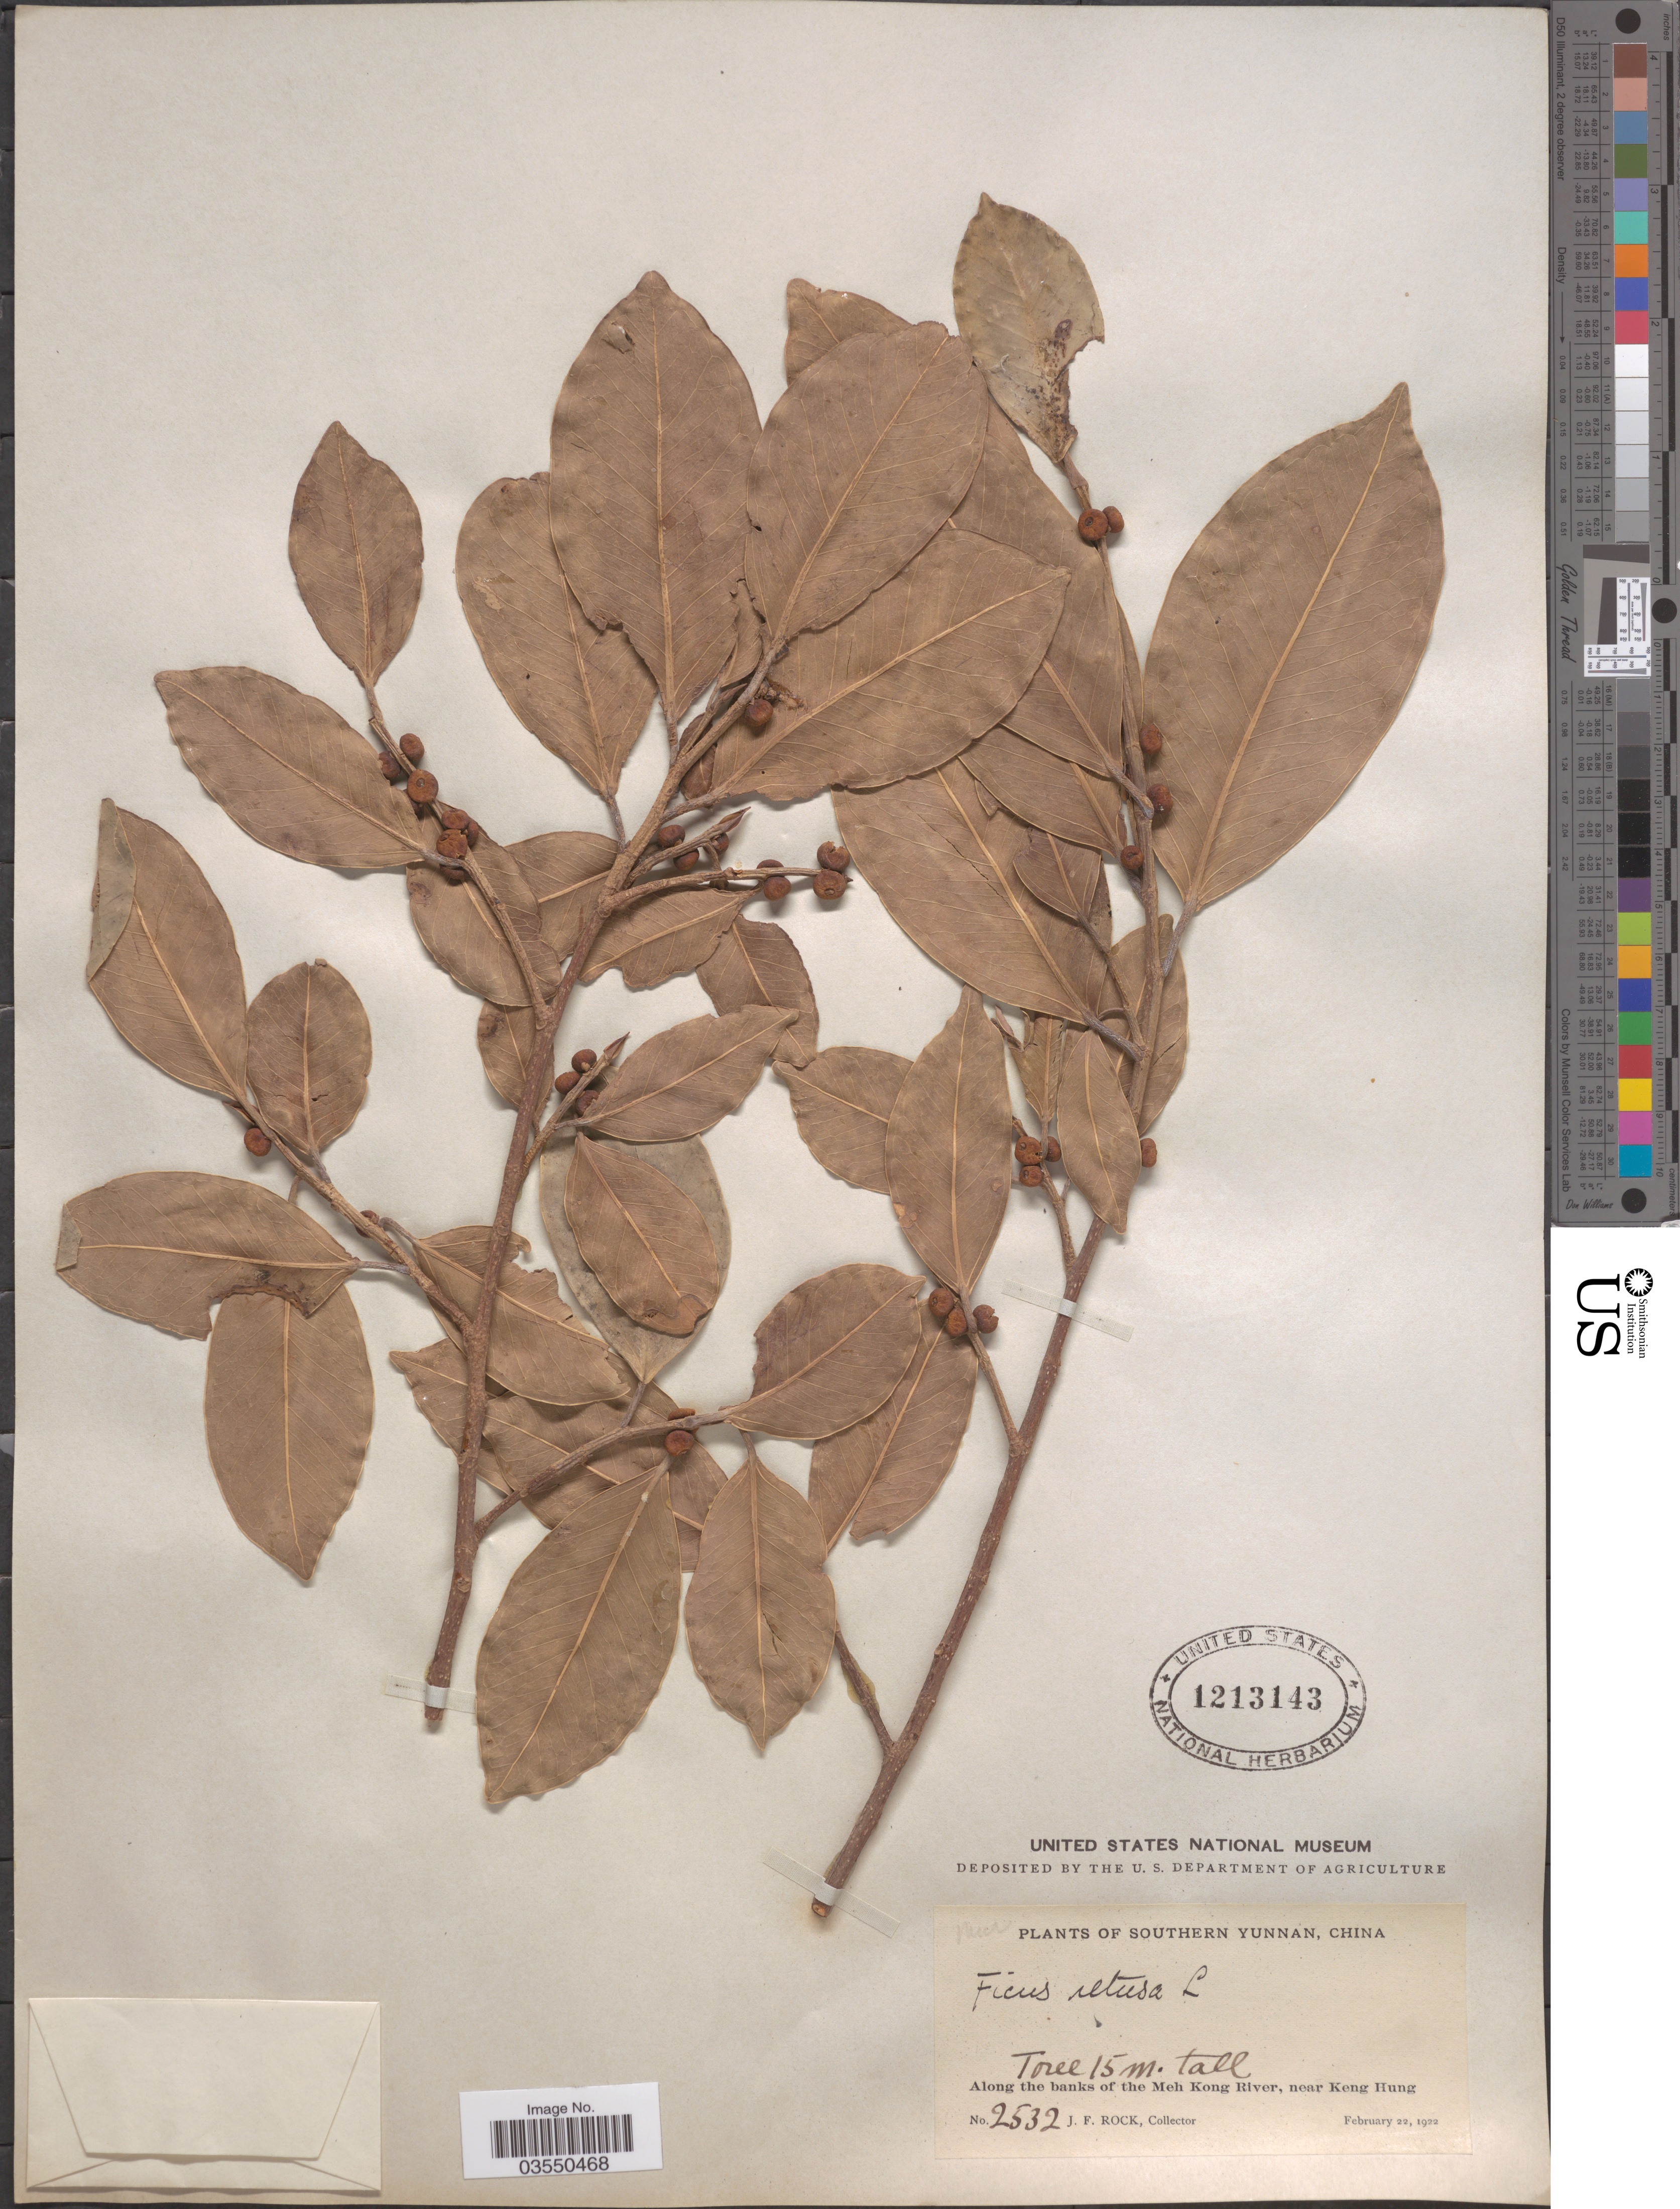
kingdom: Plantae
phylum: Tracheophyta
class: Magnoliopsida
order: Rosales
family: Moraceae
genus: Ficus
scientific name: Ficus microcarpa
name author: L. f.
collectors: J. Rock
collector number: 2532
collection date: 1922-02-22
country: China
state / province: Yunnan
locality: Southern Yunnan. Along the banks of the Meh Kong River, near Keng Hung.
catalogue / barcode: US 1213143